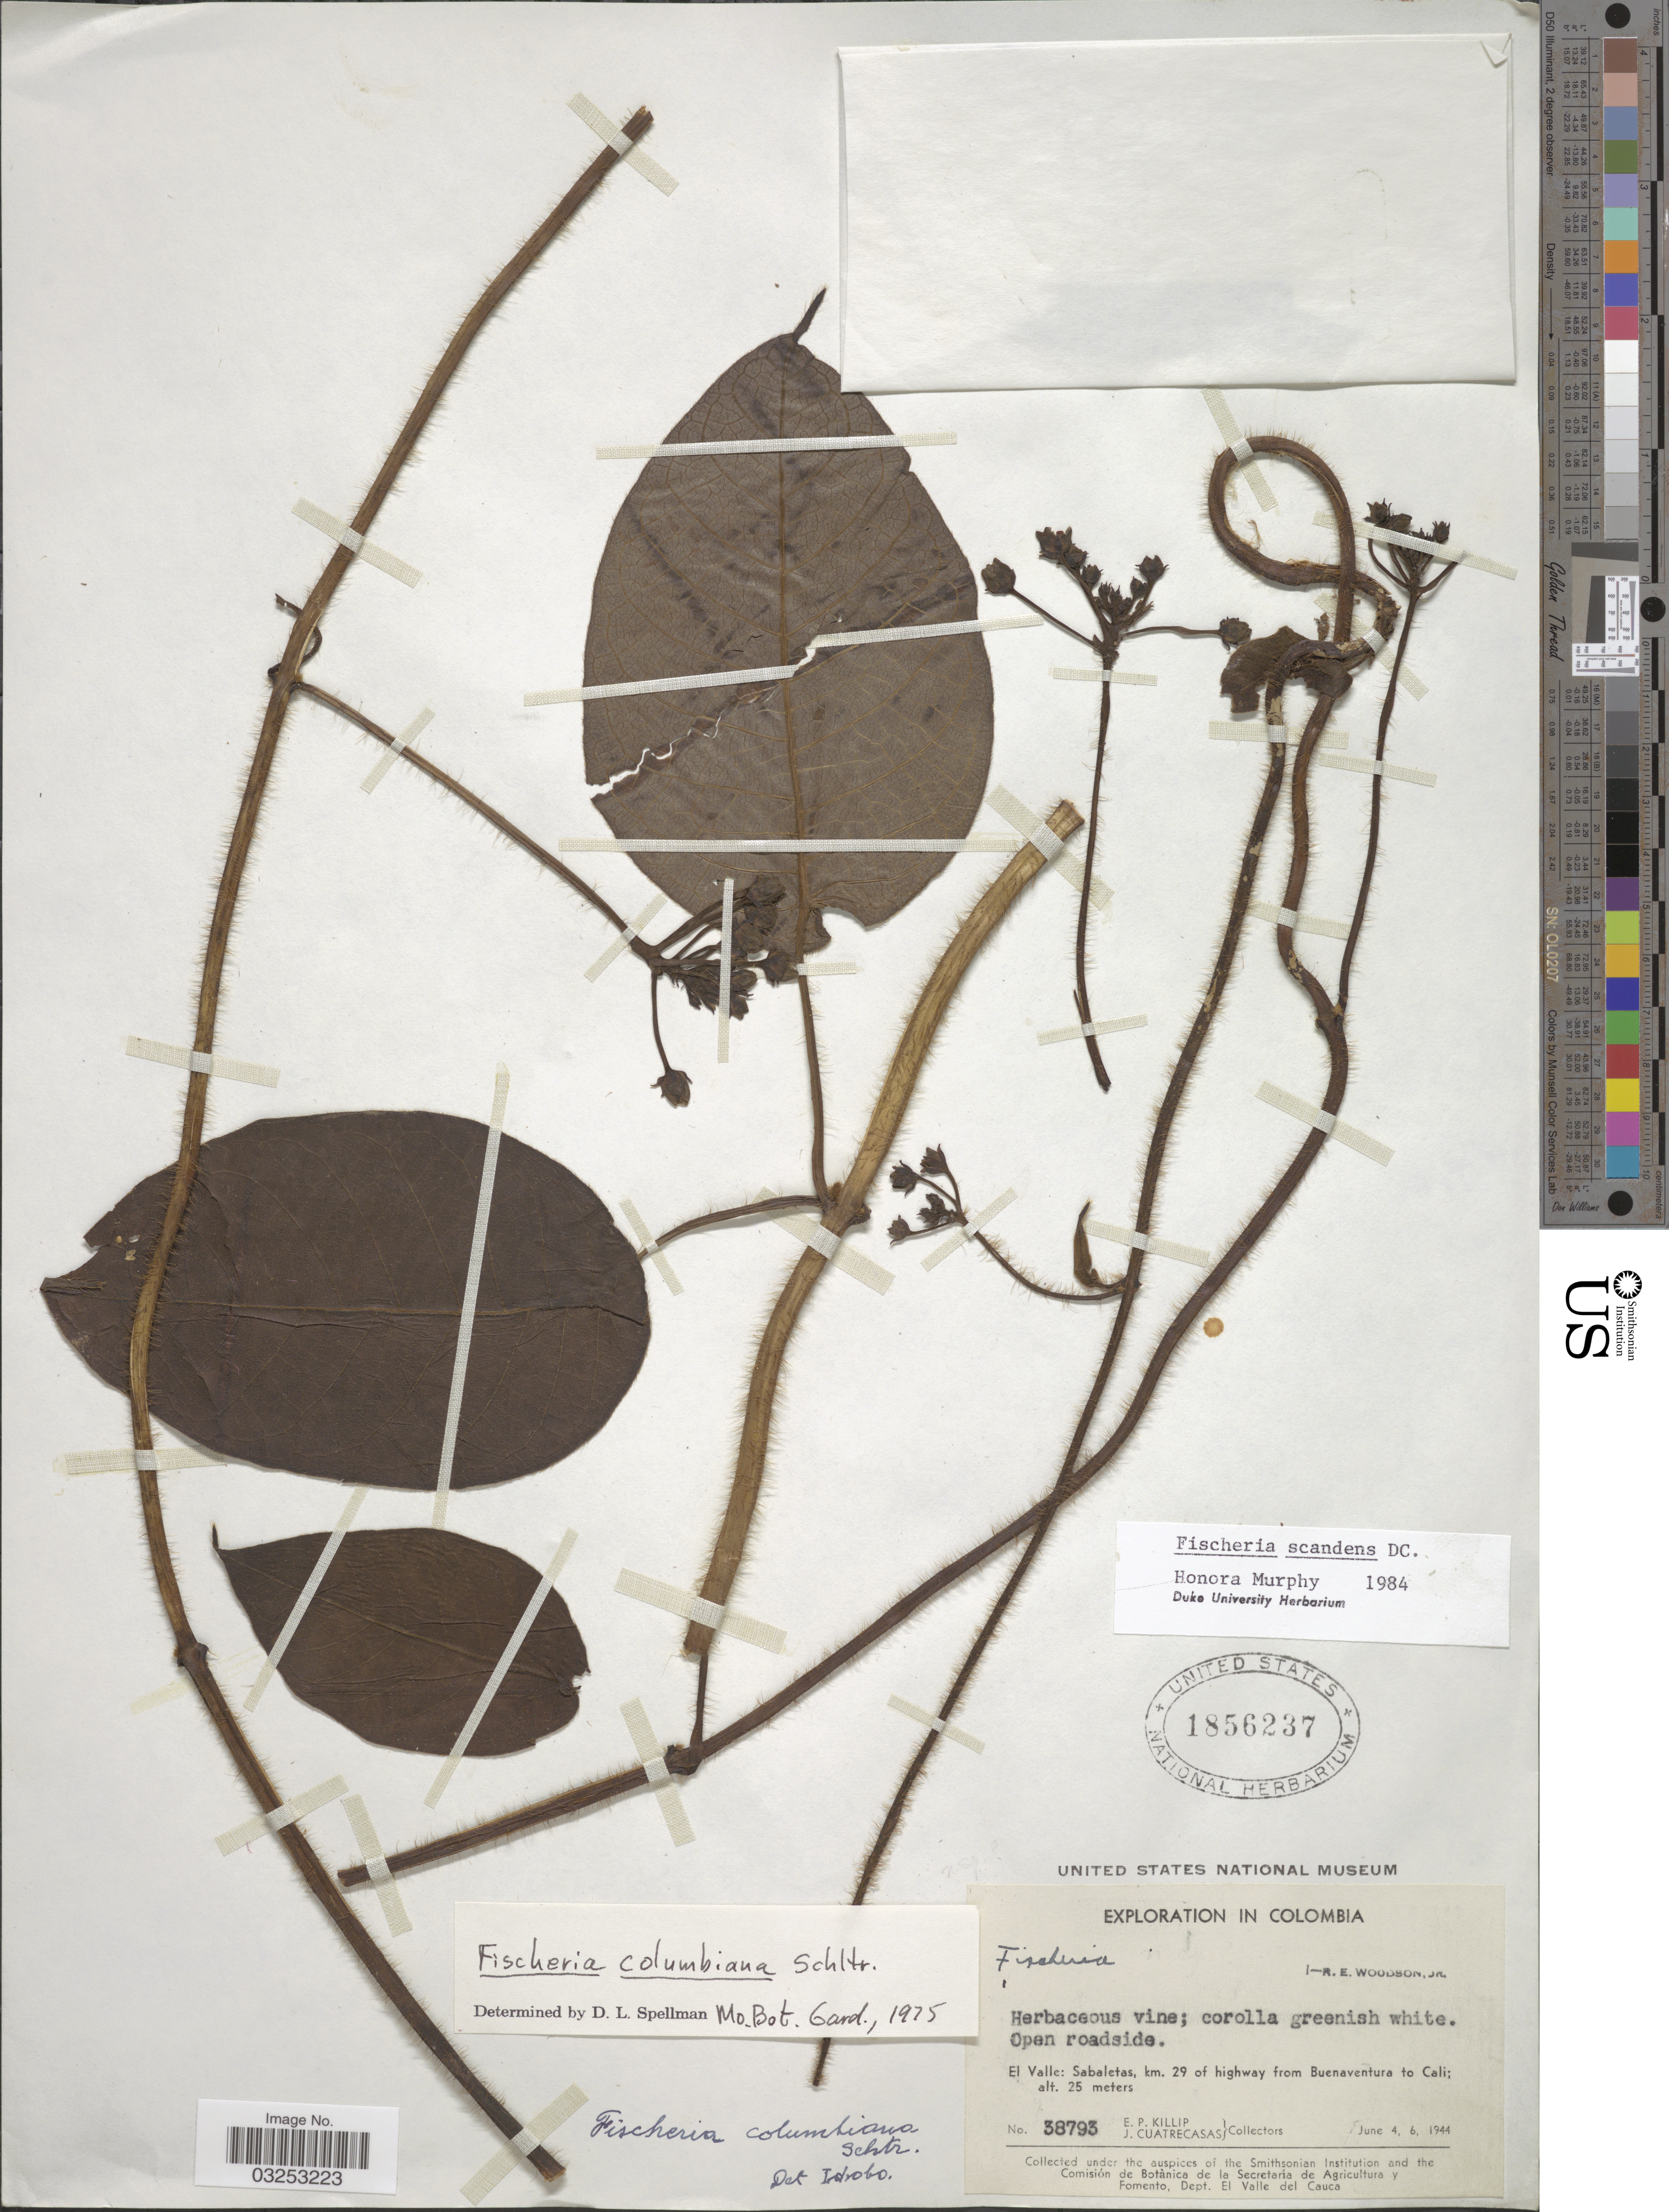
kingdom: Plantae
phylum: Tracheophyta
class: Magnoliopsida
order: Gentianales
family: Apocynaceae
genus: Fischeria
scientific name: Fischeria scandens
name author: DC.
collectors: E. P. Killip & J. Cuatrecasas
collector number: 38793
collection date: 1944-06-04/1944-06-06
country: Colombia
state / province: Valle del Cauca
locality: El Valle: Sabaletas, km. 29 of highway from Buenaventura from Buenaventura to Cali.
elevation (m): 25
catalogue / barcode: US 1856237